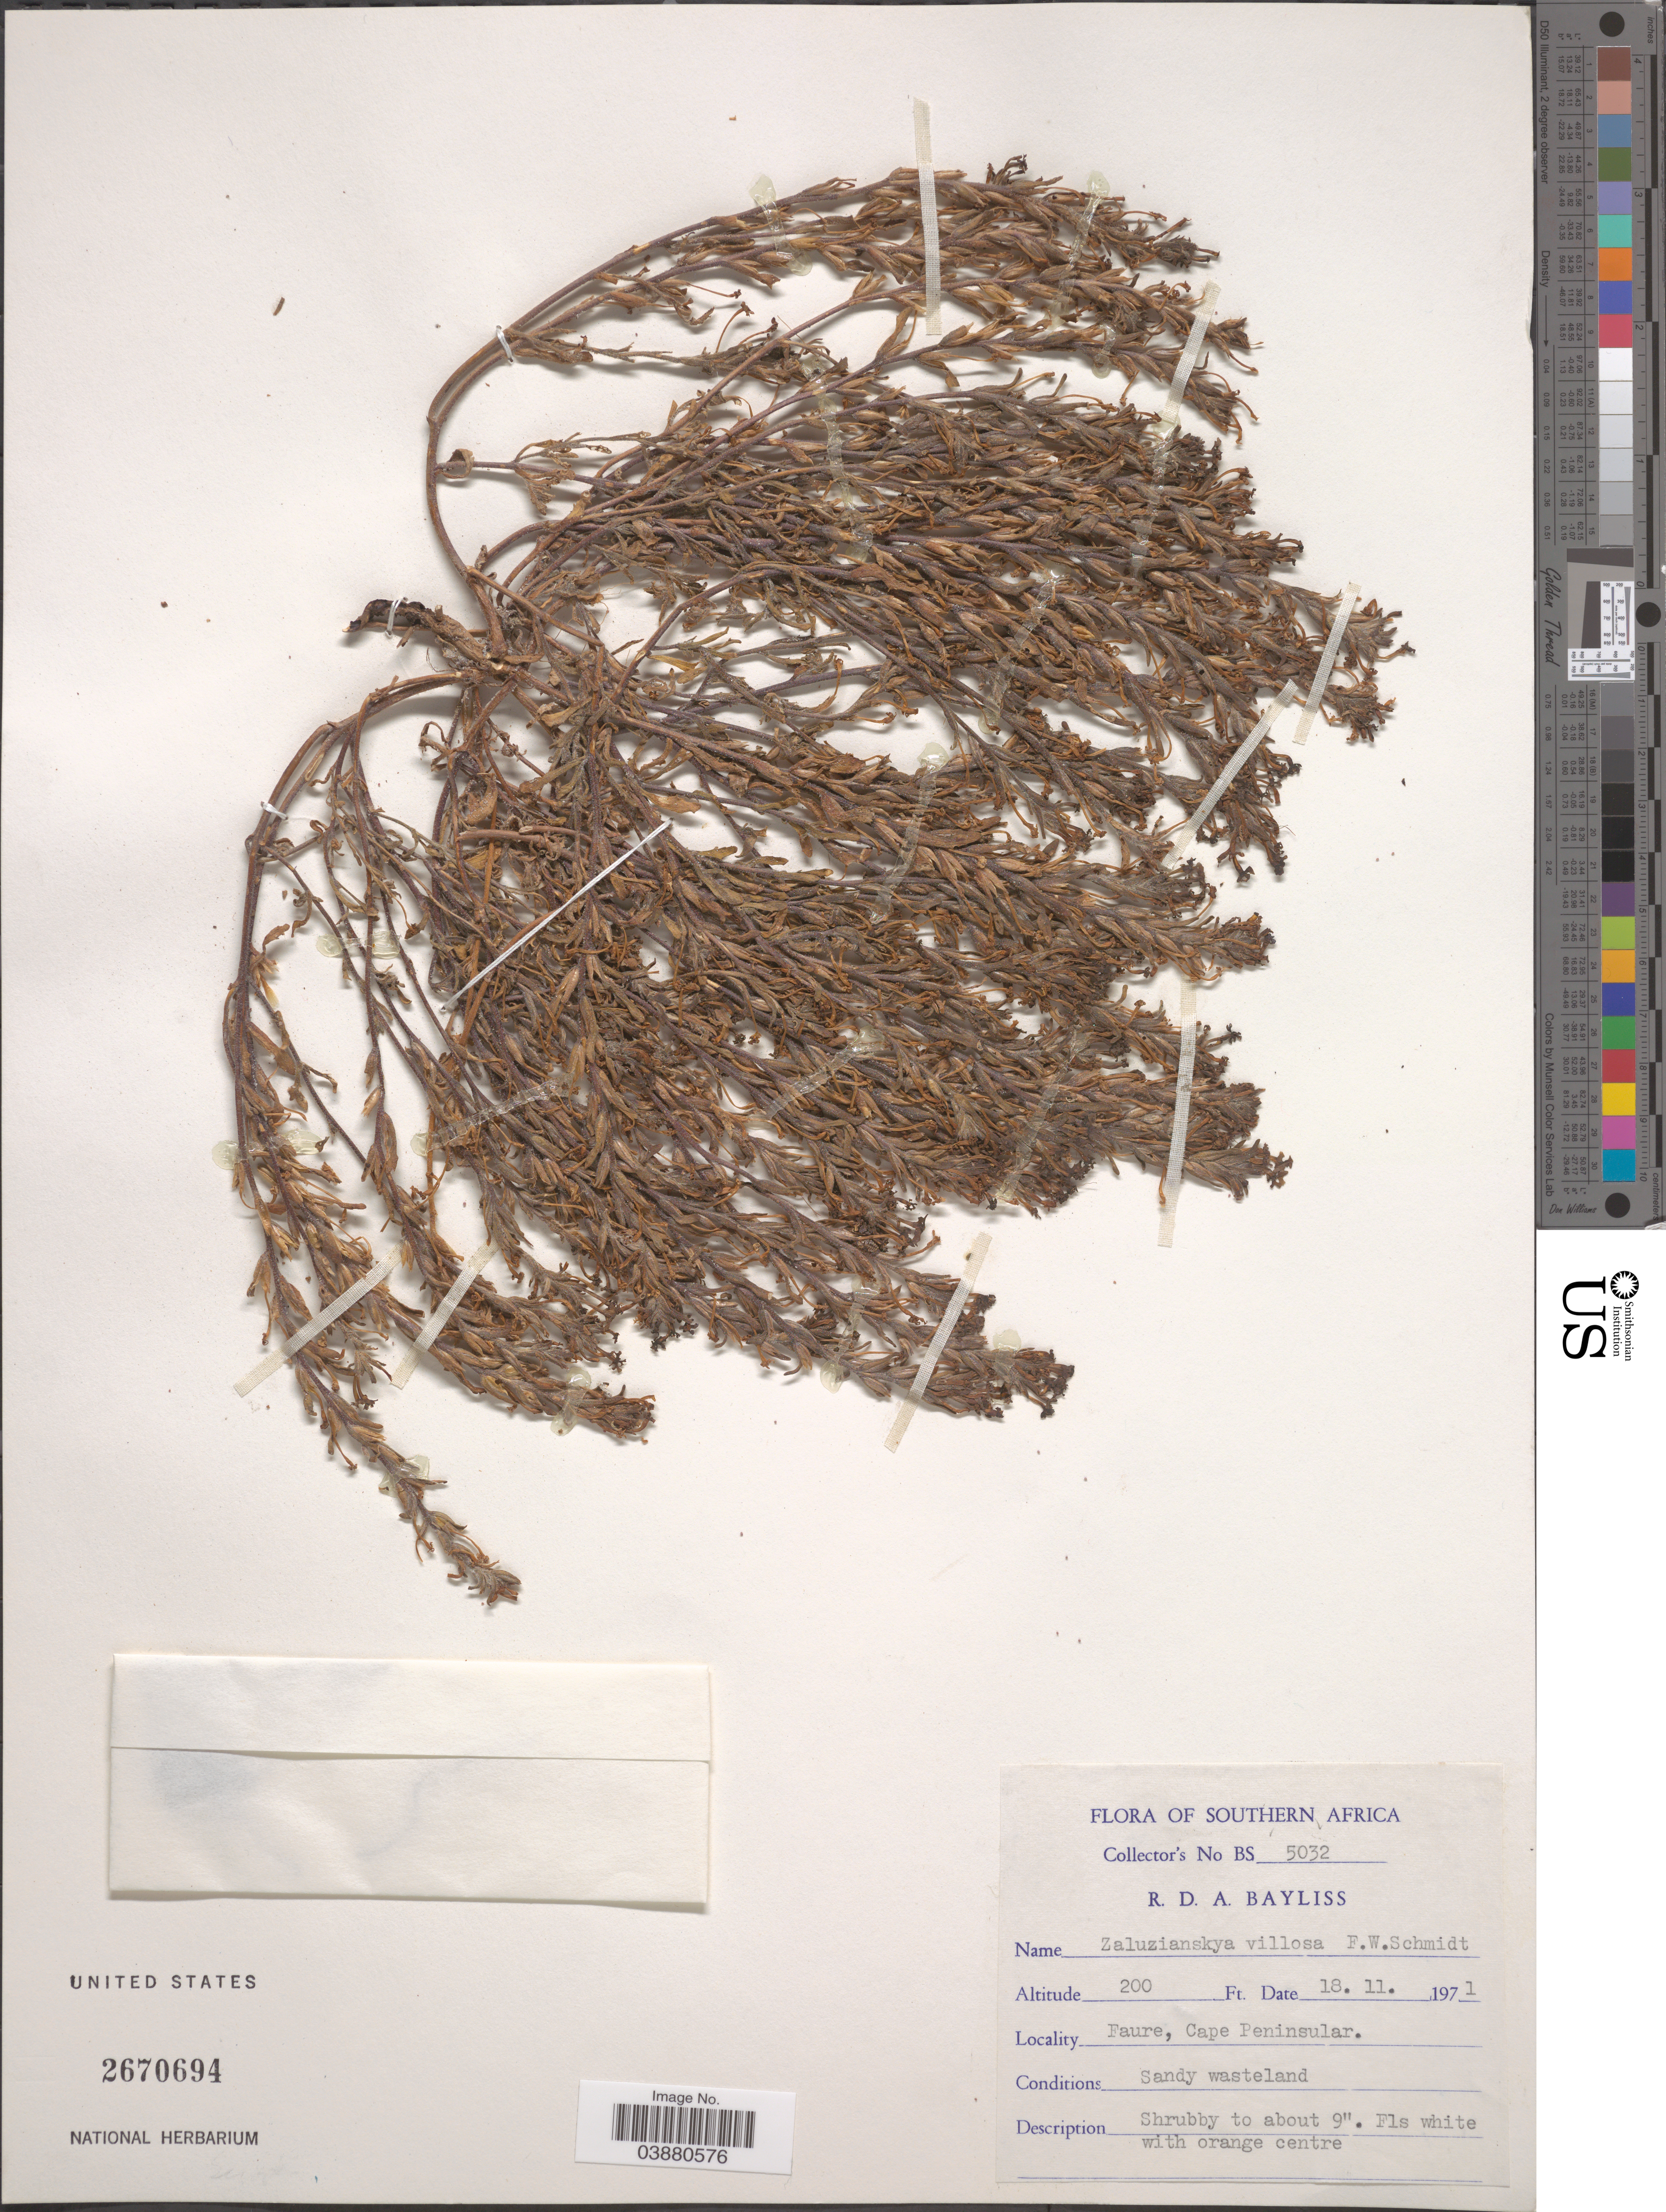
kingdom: Plantae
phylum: Tracheophyta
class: Magnoliopsida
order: Lamiales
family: Scrophulariaceae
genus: Zaluzianskya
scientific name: Zaluzianskya villosa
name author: F.W. Schmidt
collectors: R. Bayliss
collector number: BS5032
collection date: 1971-11-18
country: South Africa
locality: Southern Africa. Faure, Cape Peninsular.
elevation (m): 61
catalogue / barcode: US 2670694